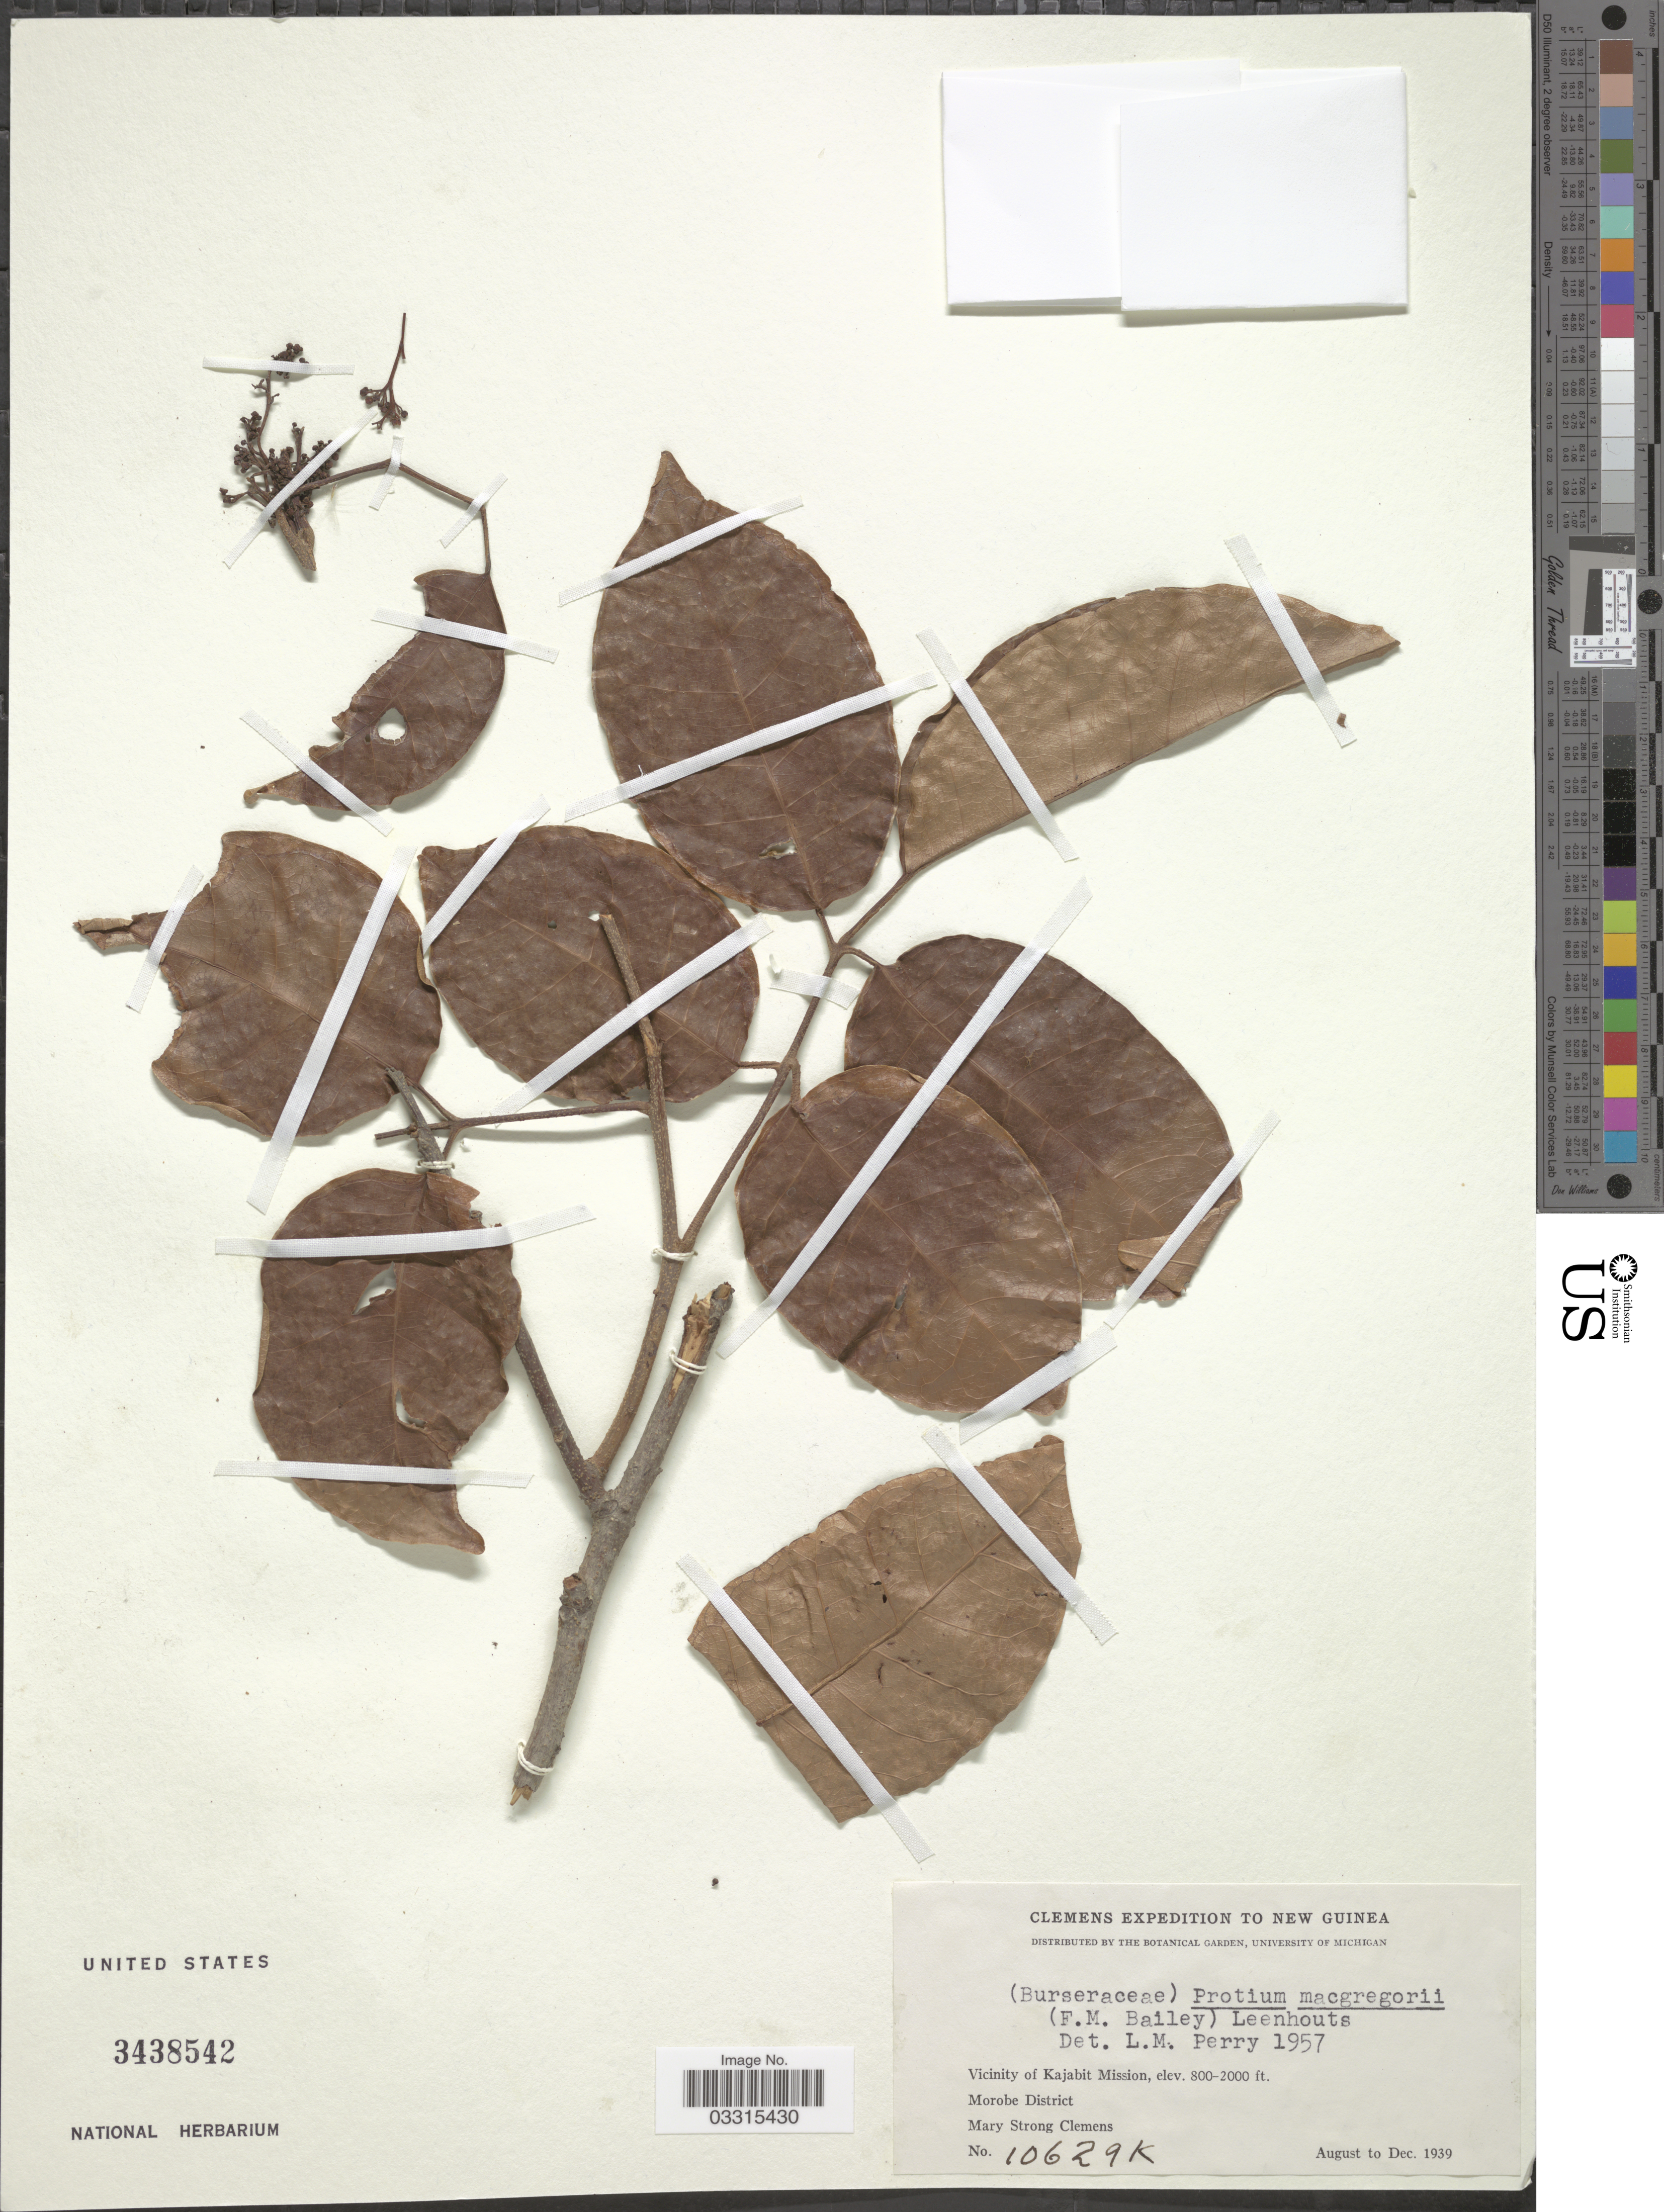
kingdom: Plantae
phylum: Tracheophyta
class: Magnoliopsida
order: Sapindales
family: Burseraceae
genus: Protium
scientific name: Protium macgregorii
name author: (F.M. Bailey) Leenh.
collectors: M. S. Clemens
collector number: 10629K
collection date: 1939-08/1939-12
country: Papua New Guinea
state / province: Morobe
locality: New Guinea. Vicinity of Kajabit Mission. Morobe District.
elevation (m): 244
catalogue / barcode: US 3438542